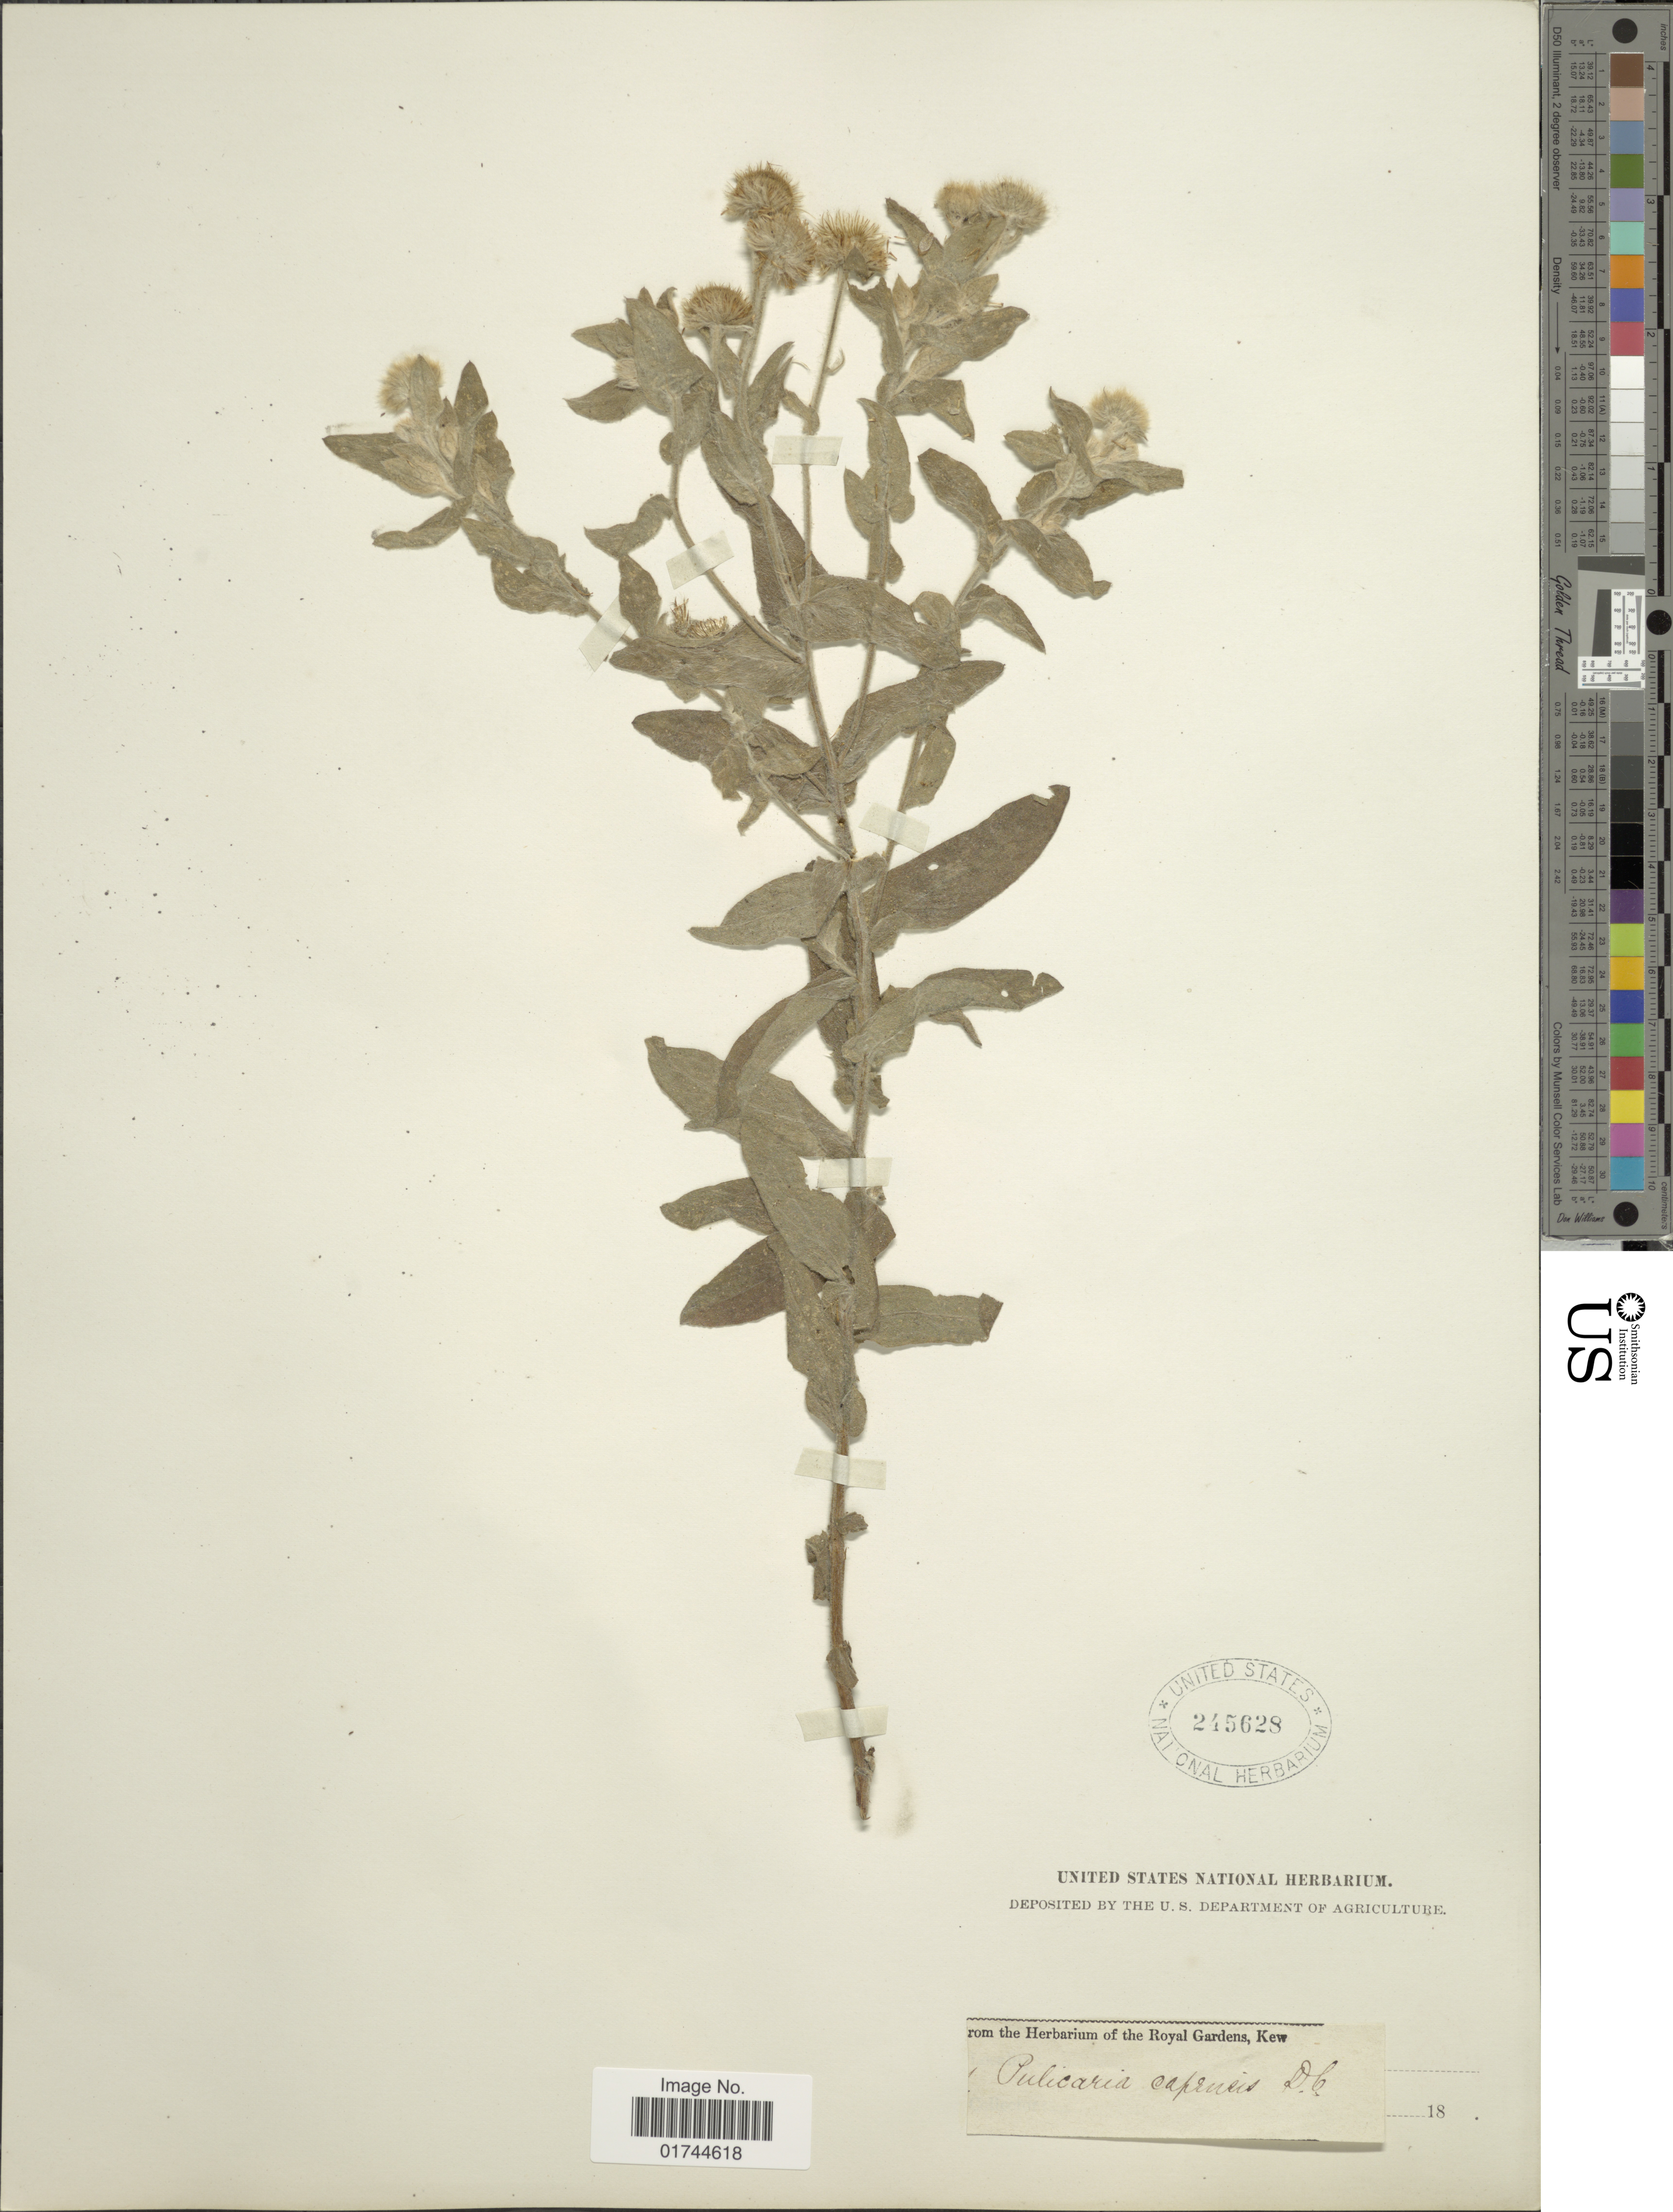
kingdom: Plantae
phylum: Tracheophyta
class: Magnoliopsida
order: Asterales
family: Asteraceae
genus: Pulicaria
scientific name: Pulicaria scabra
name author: (Thunb.) Druce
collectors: Royal Botanic Gardens (Kew)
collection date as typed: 18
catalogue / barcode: US 245628